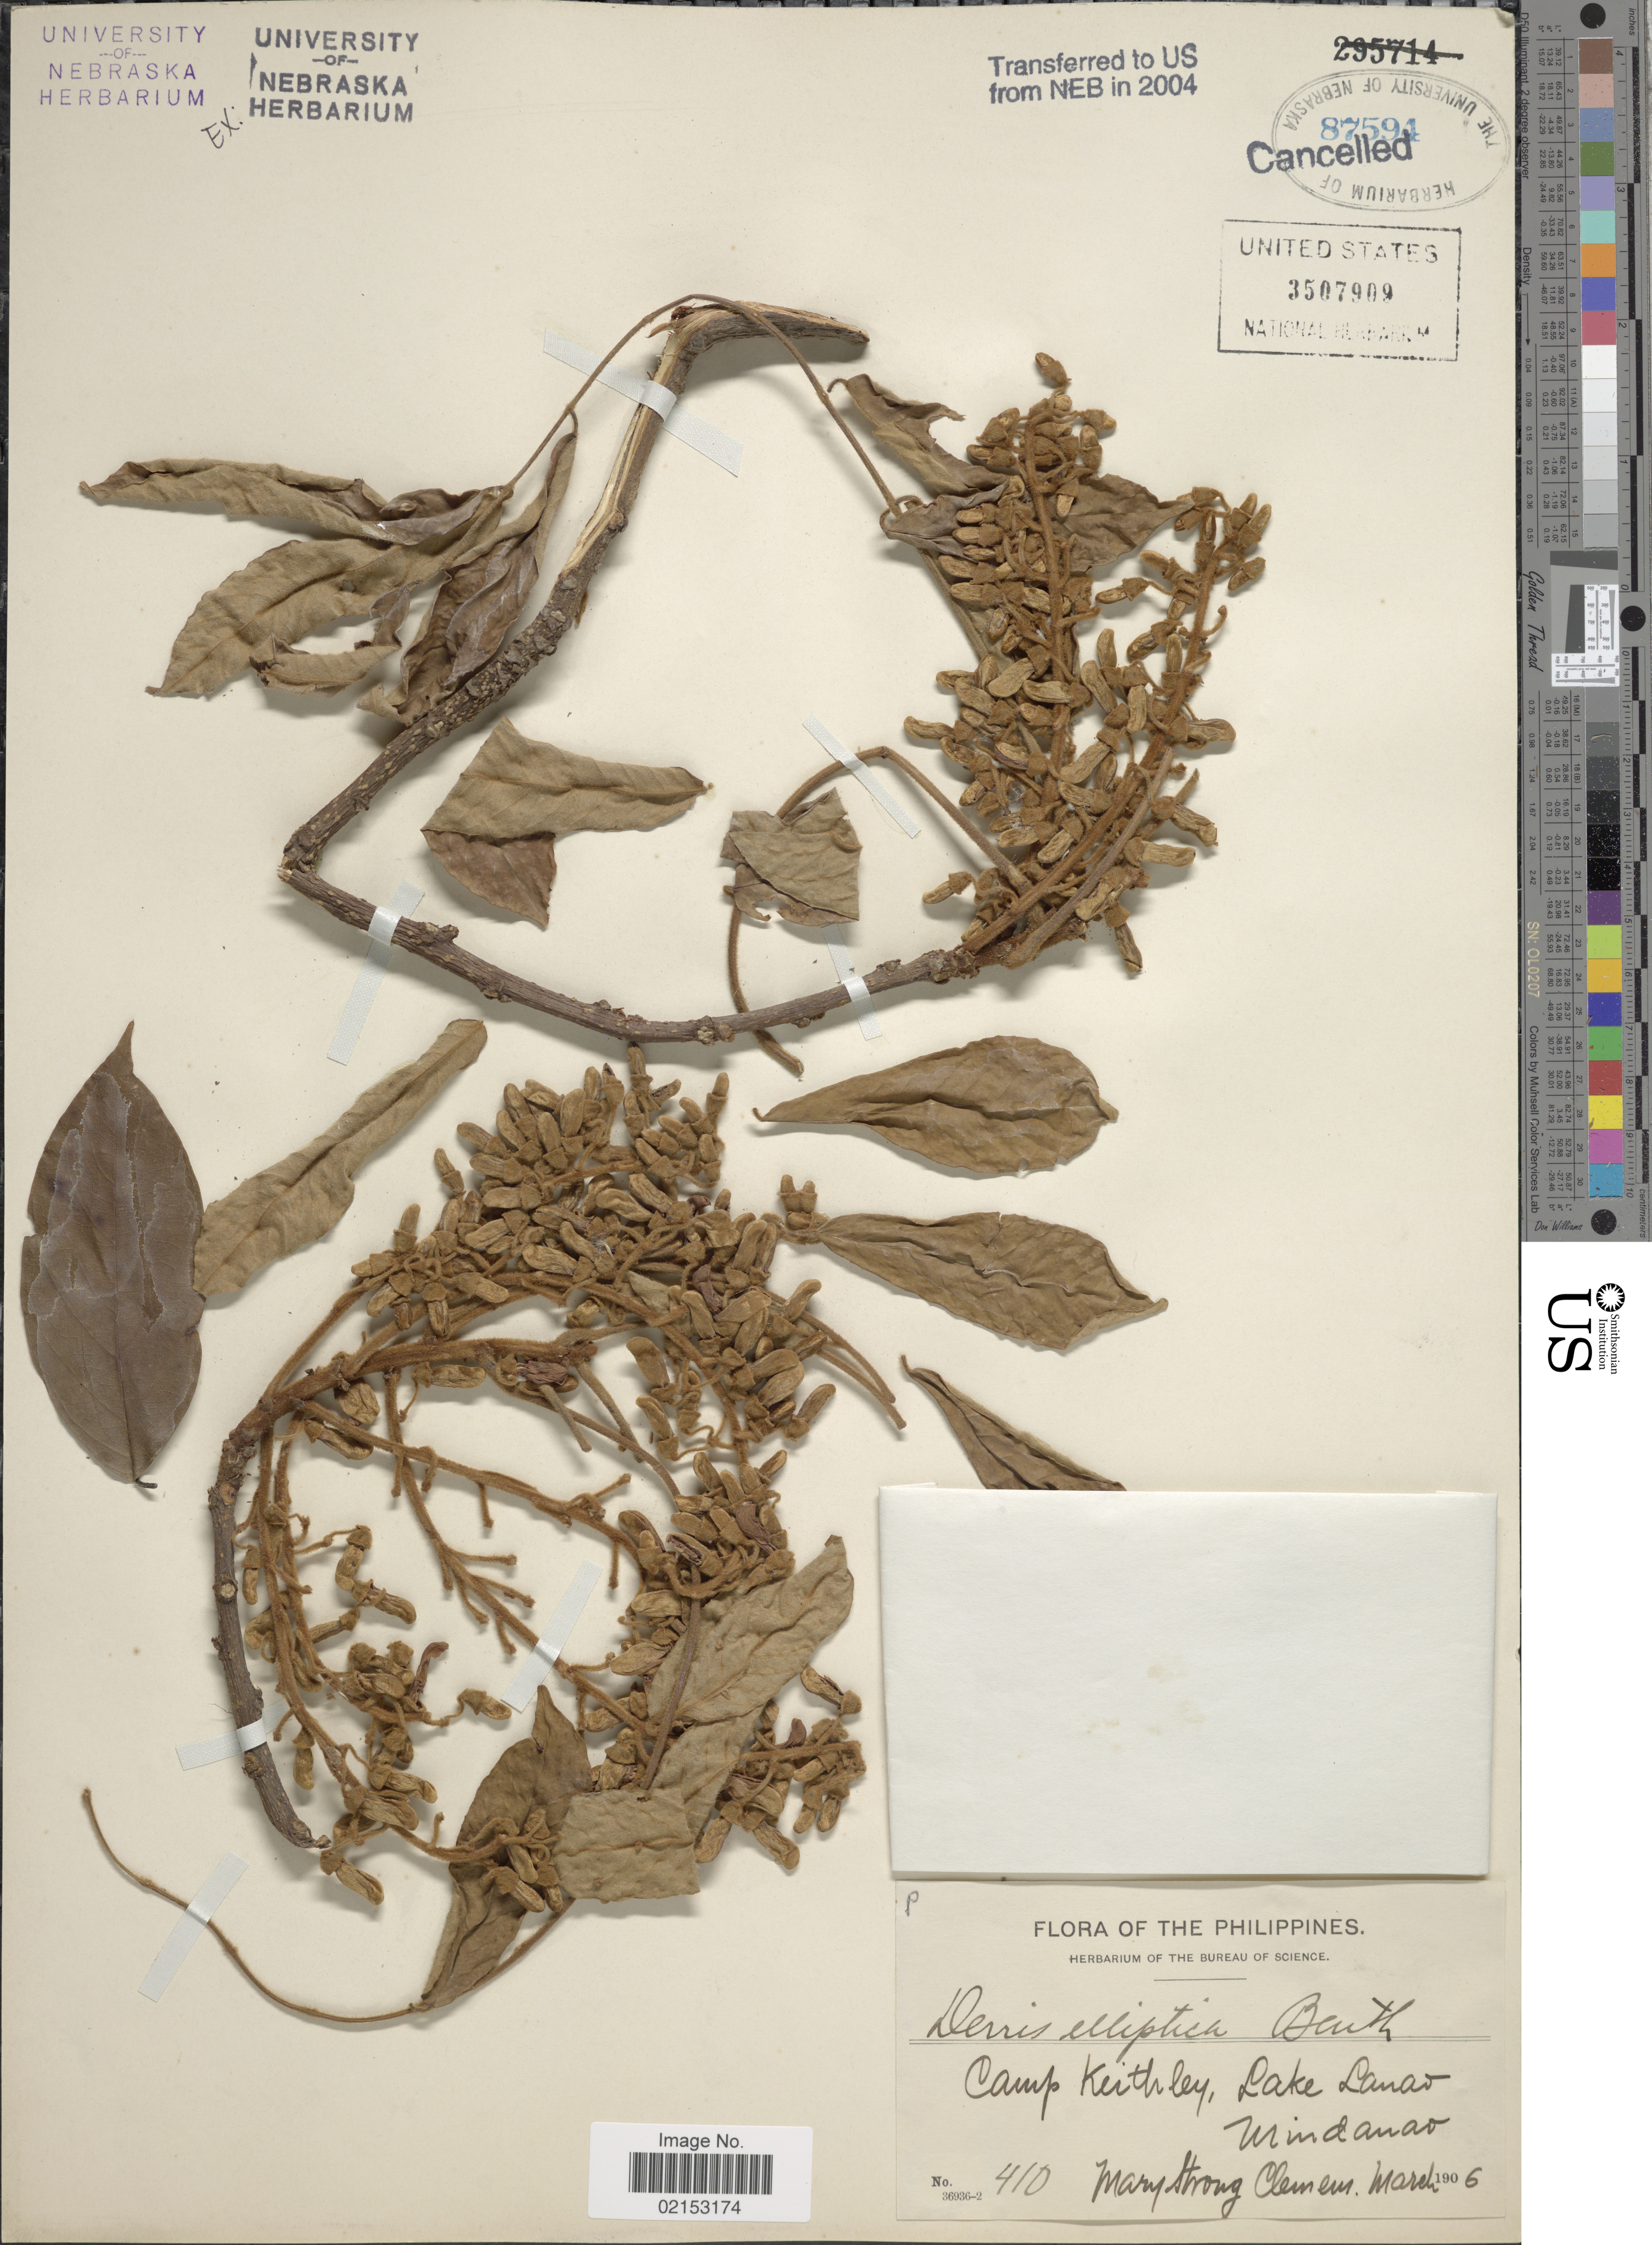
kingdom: Plantae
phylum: Tracheophyta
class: Magnoliopsida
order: Fabales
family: Fabaceae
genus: Derris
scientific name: Derris elliptica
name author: (Wall.) Benth.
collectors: M. S. Clemens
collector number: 410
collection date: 1906-03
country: Philippines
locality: Camp Keithley, Lake Lanao, Mindanao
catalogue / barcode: US 3507909